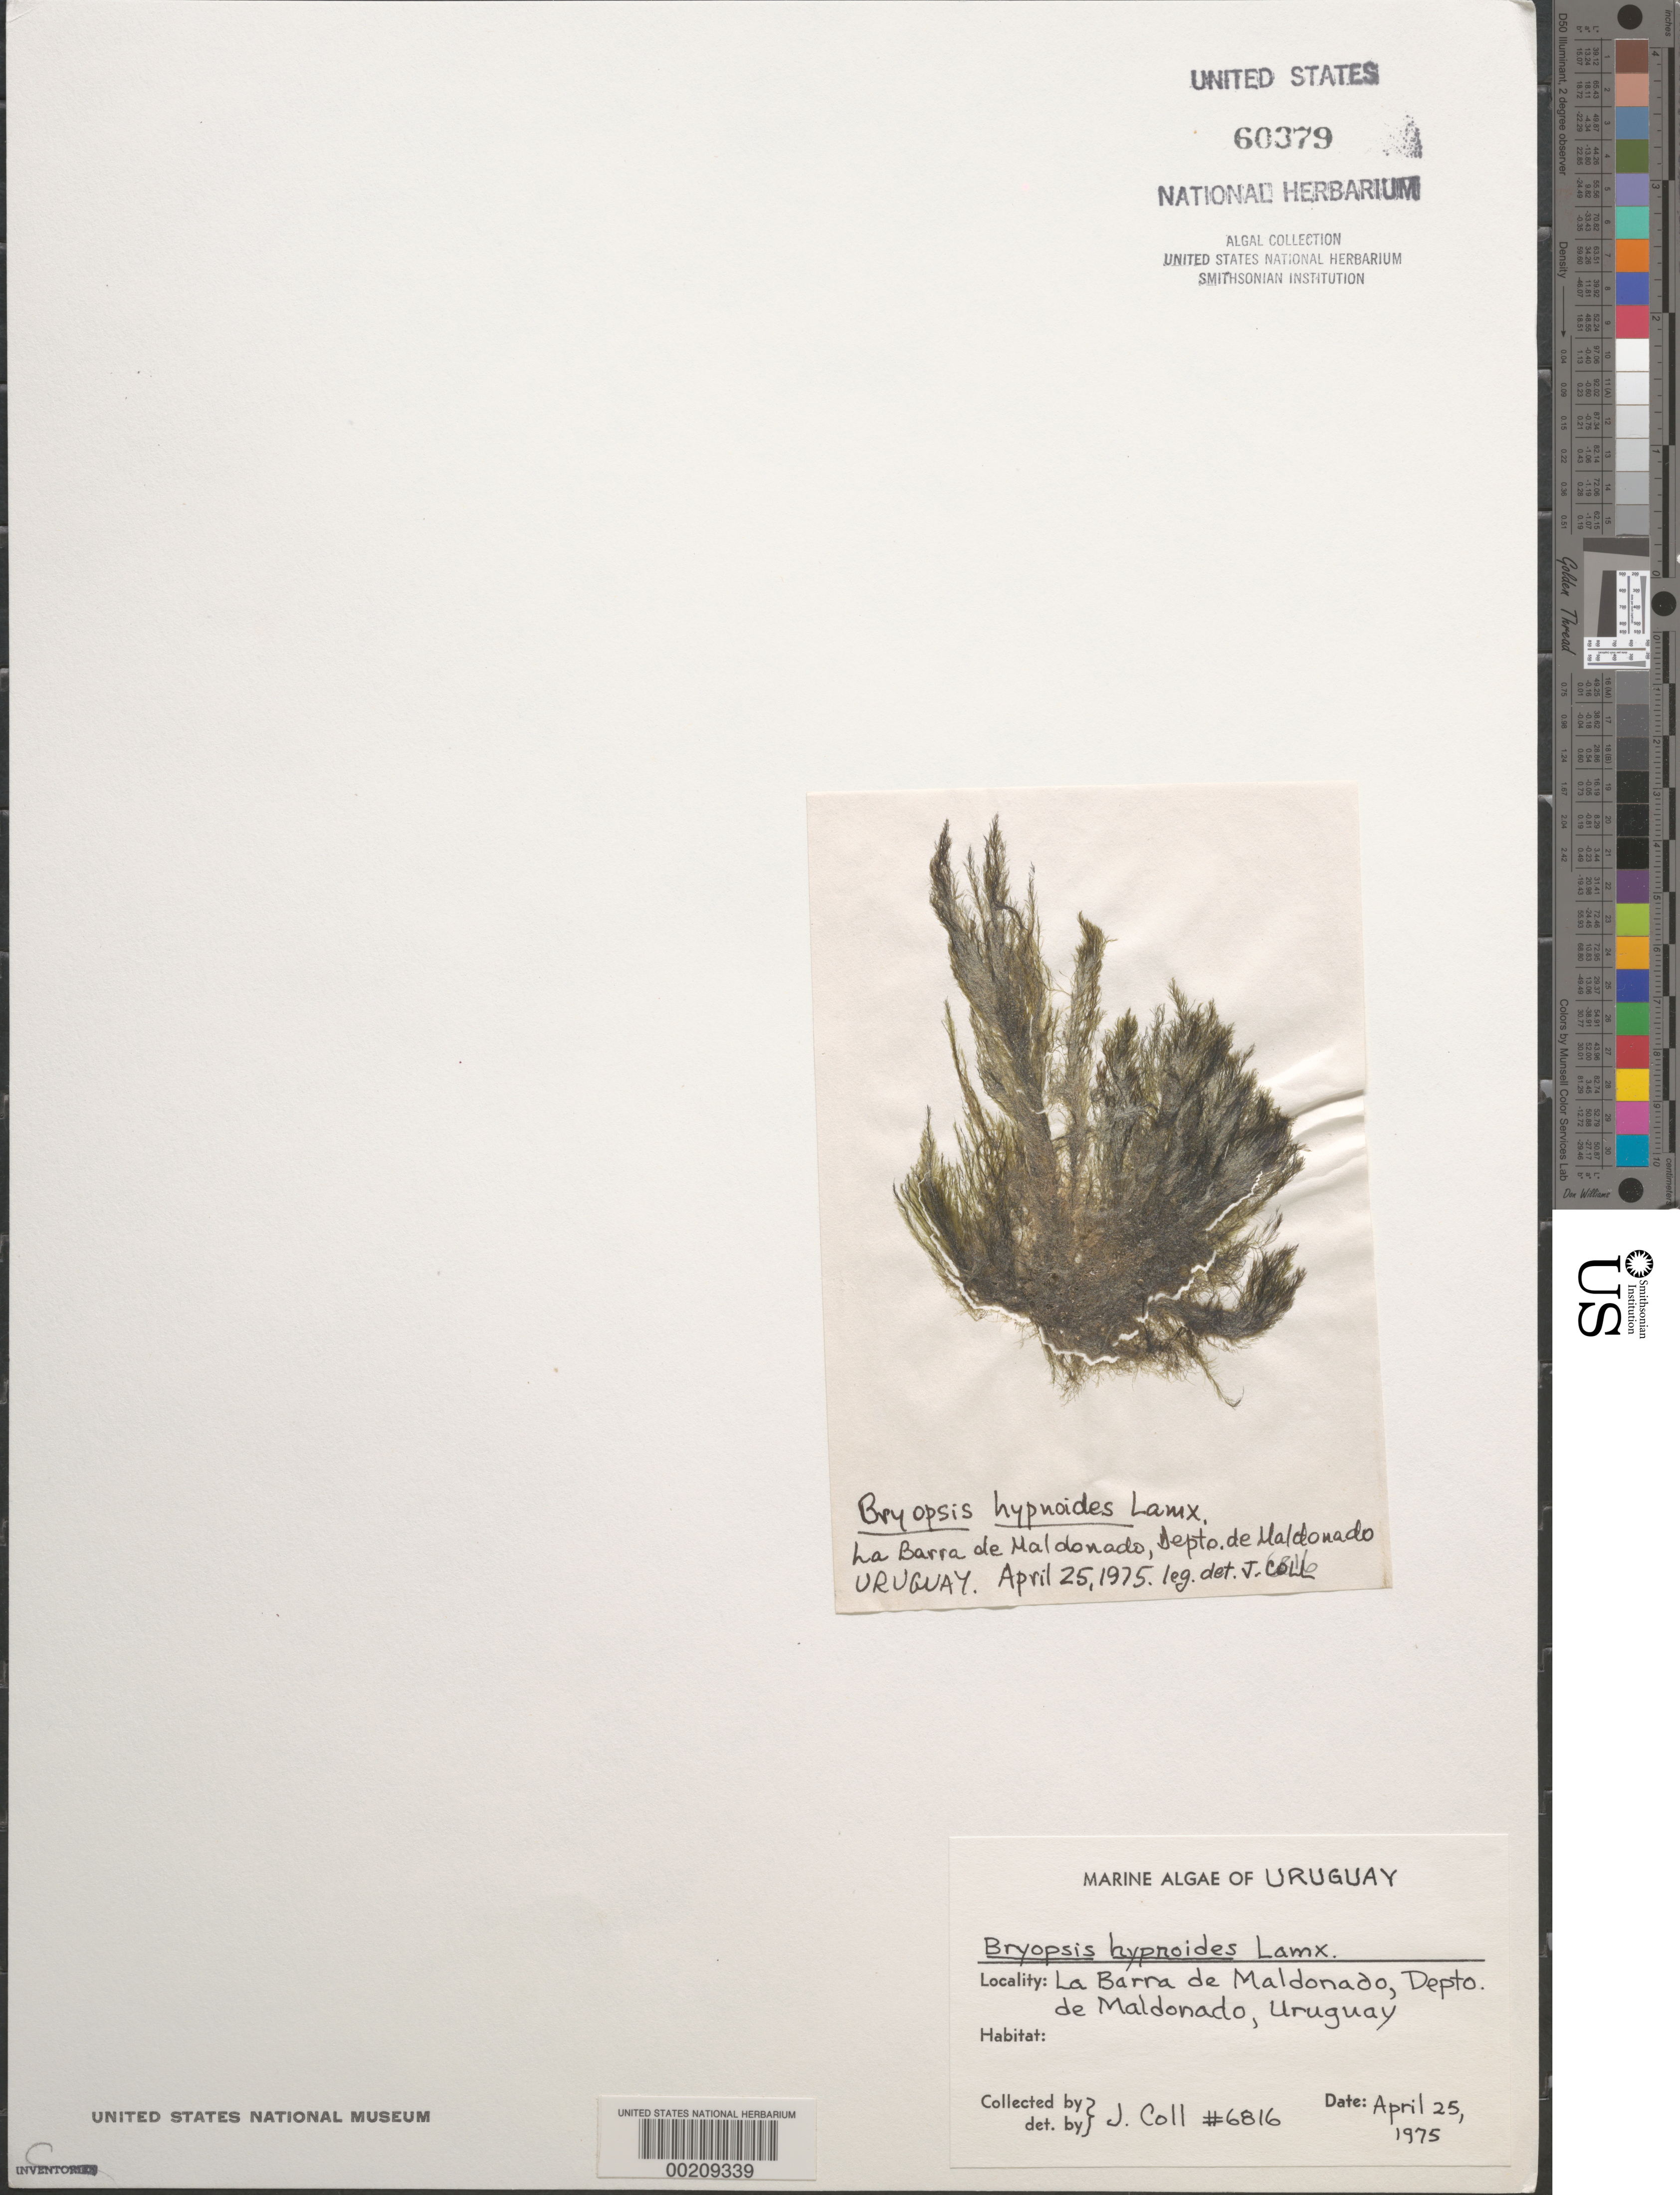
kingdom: Plantae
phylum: Chlorophyta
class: Ulvophyceae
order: Bryopsidales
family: Bryopsidaceae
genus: Bryopsis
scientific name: Bryopsis hypnoides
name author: J.V.Lamouroux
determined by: Coll, P.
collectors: J. Coll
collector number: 6816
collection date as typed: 25 Apr 1975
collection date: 1975-04-25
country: Uruguay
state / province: Maldonado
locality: La Barra de Maldonado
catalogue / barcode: US 60379